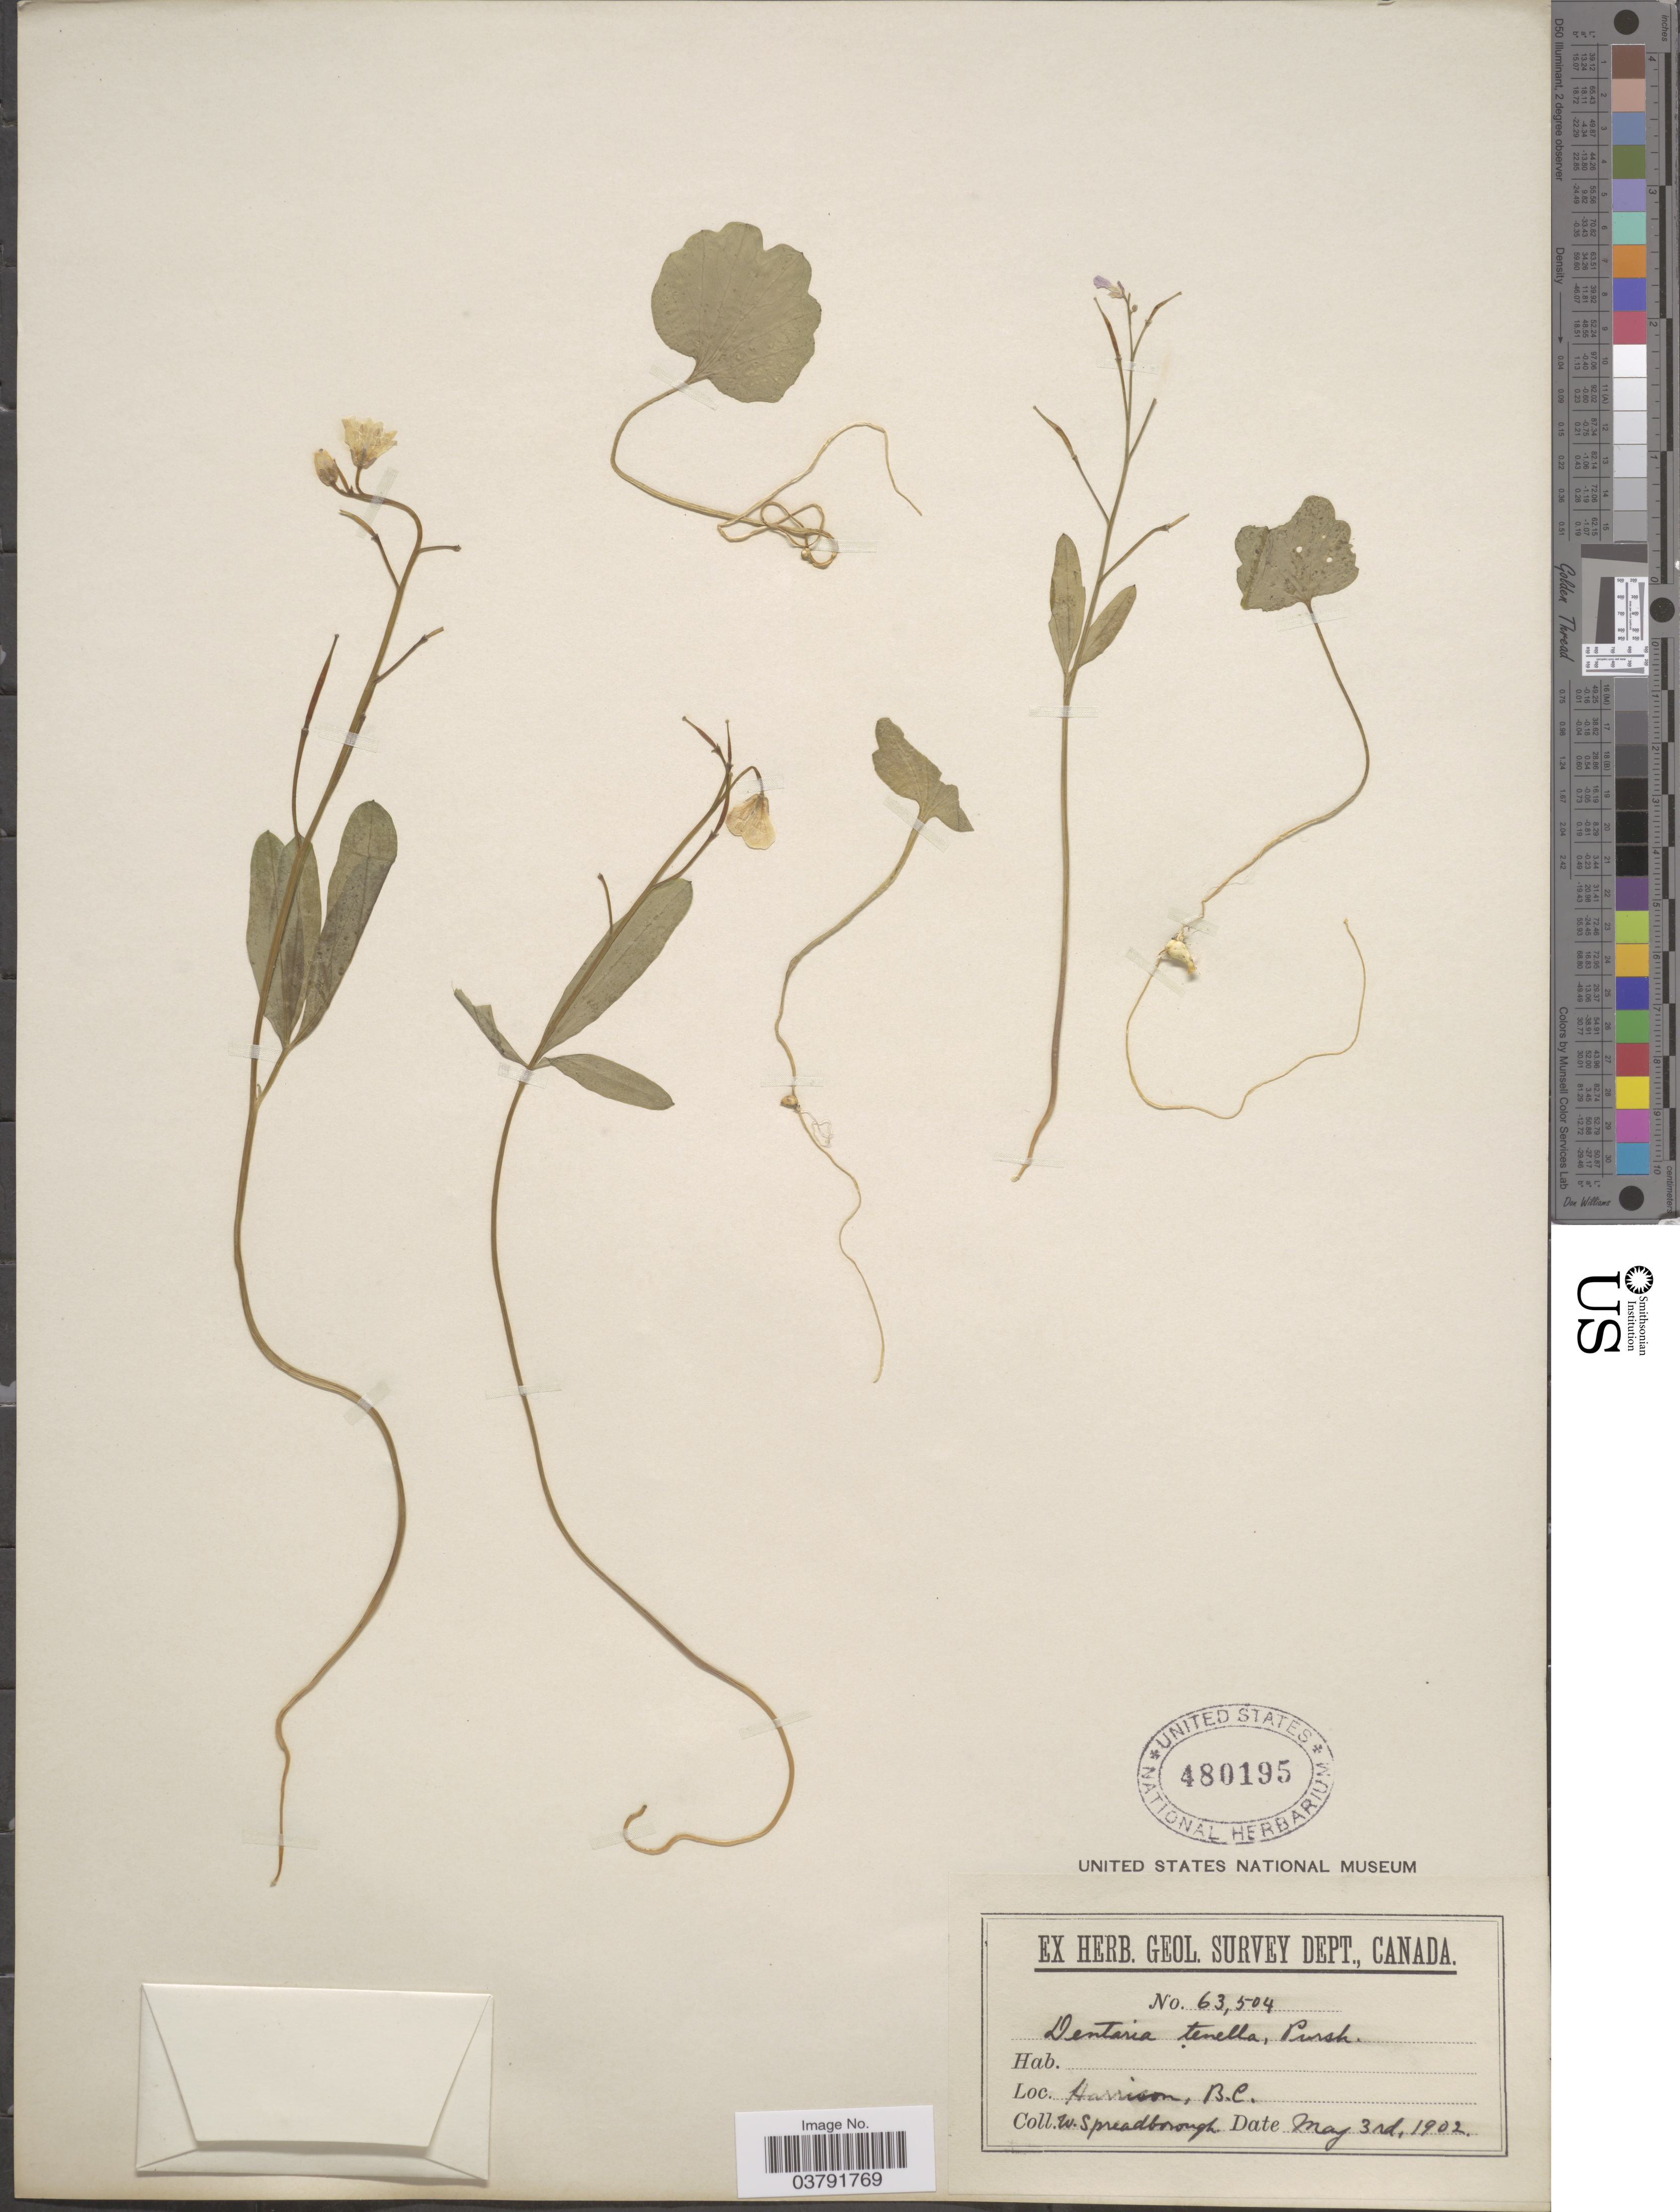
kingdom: Plantae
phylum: Tracheophyta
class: Magnoliopsida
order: Brassicales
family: Brassicaceae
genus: Dentaria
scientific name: Dentaria tenella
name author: Pursh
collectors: W. Spreadborough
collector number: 63504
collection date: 1902-05-03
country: Canada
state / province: British Columbia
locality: Harrison.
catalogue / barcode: US 480195